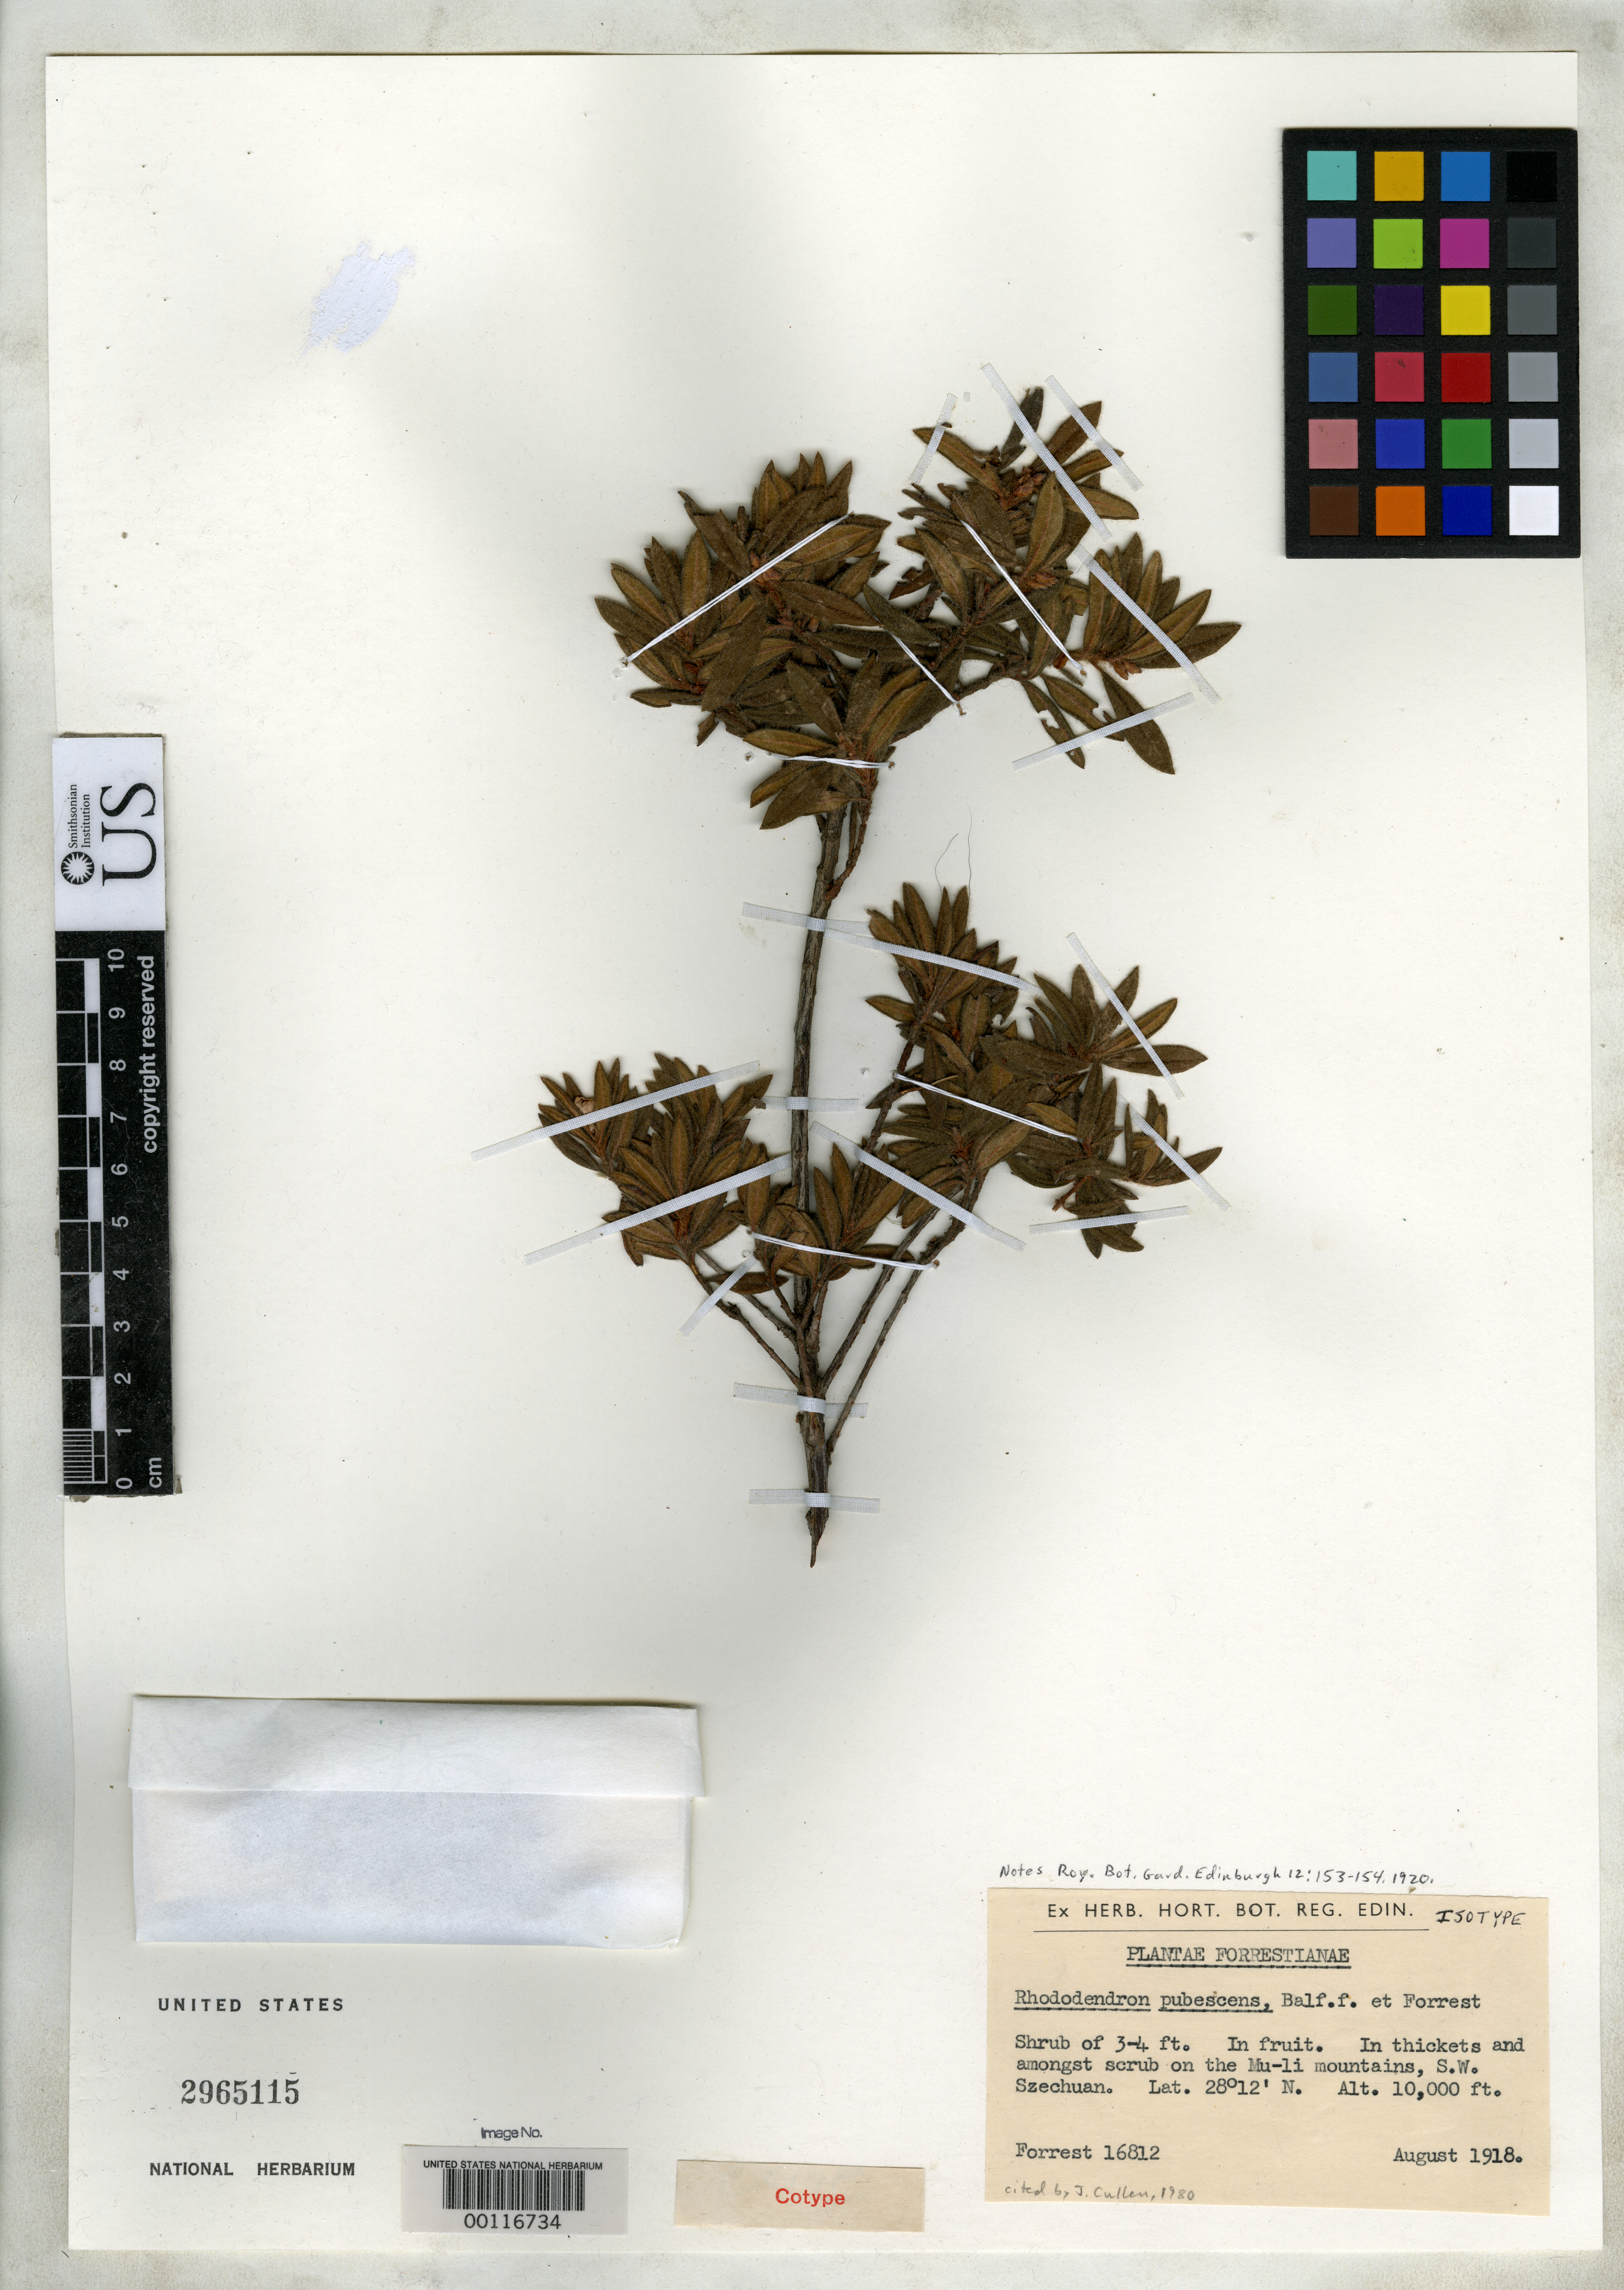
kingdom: Plantae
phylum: Tracheophyta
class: Magnoliopsida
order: Ericales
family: Ericaceae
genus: Rhododendron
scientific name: Rhododendron pubescens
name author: Balf. f. & Forrest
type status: Isotype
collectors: F. Forrest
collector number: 16812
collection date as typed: Aug 1918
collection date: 1918-08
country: China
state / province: Sichuan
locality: Mu-li Mts.; alt. 10,000 ft.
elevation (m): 3048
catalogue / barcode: US 2965115